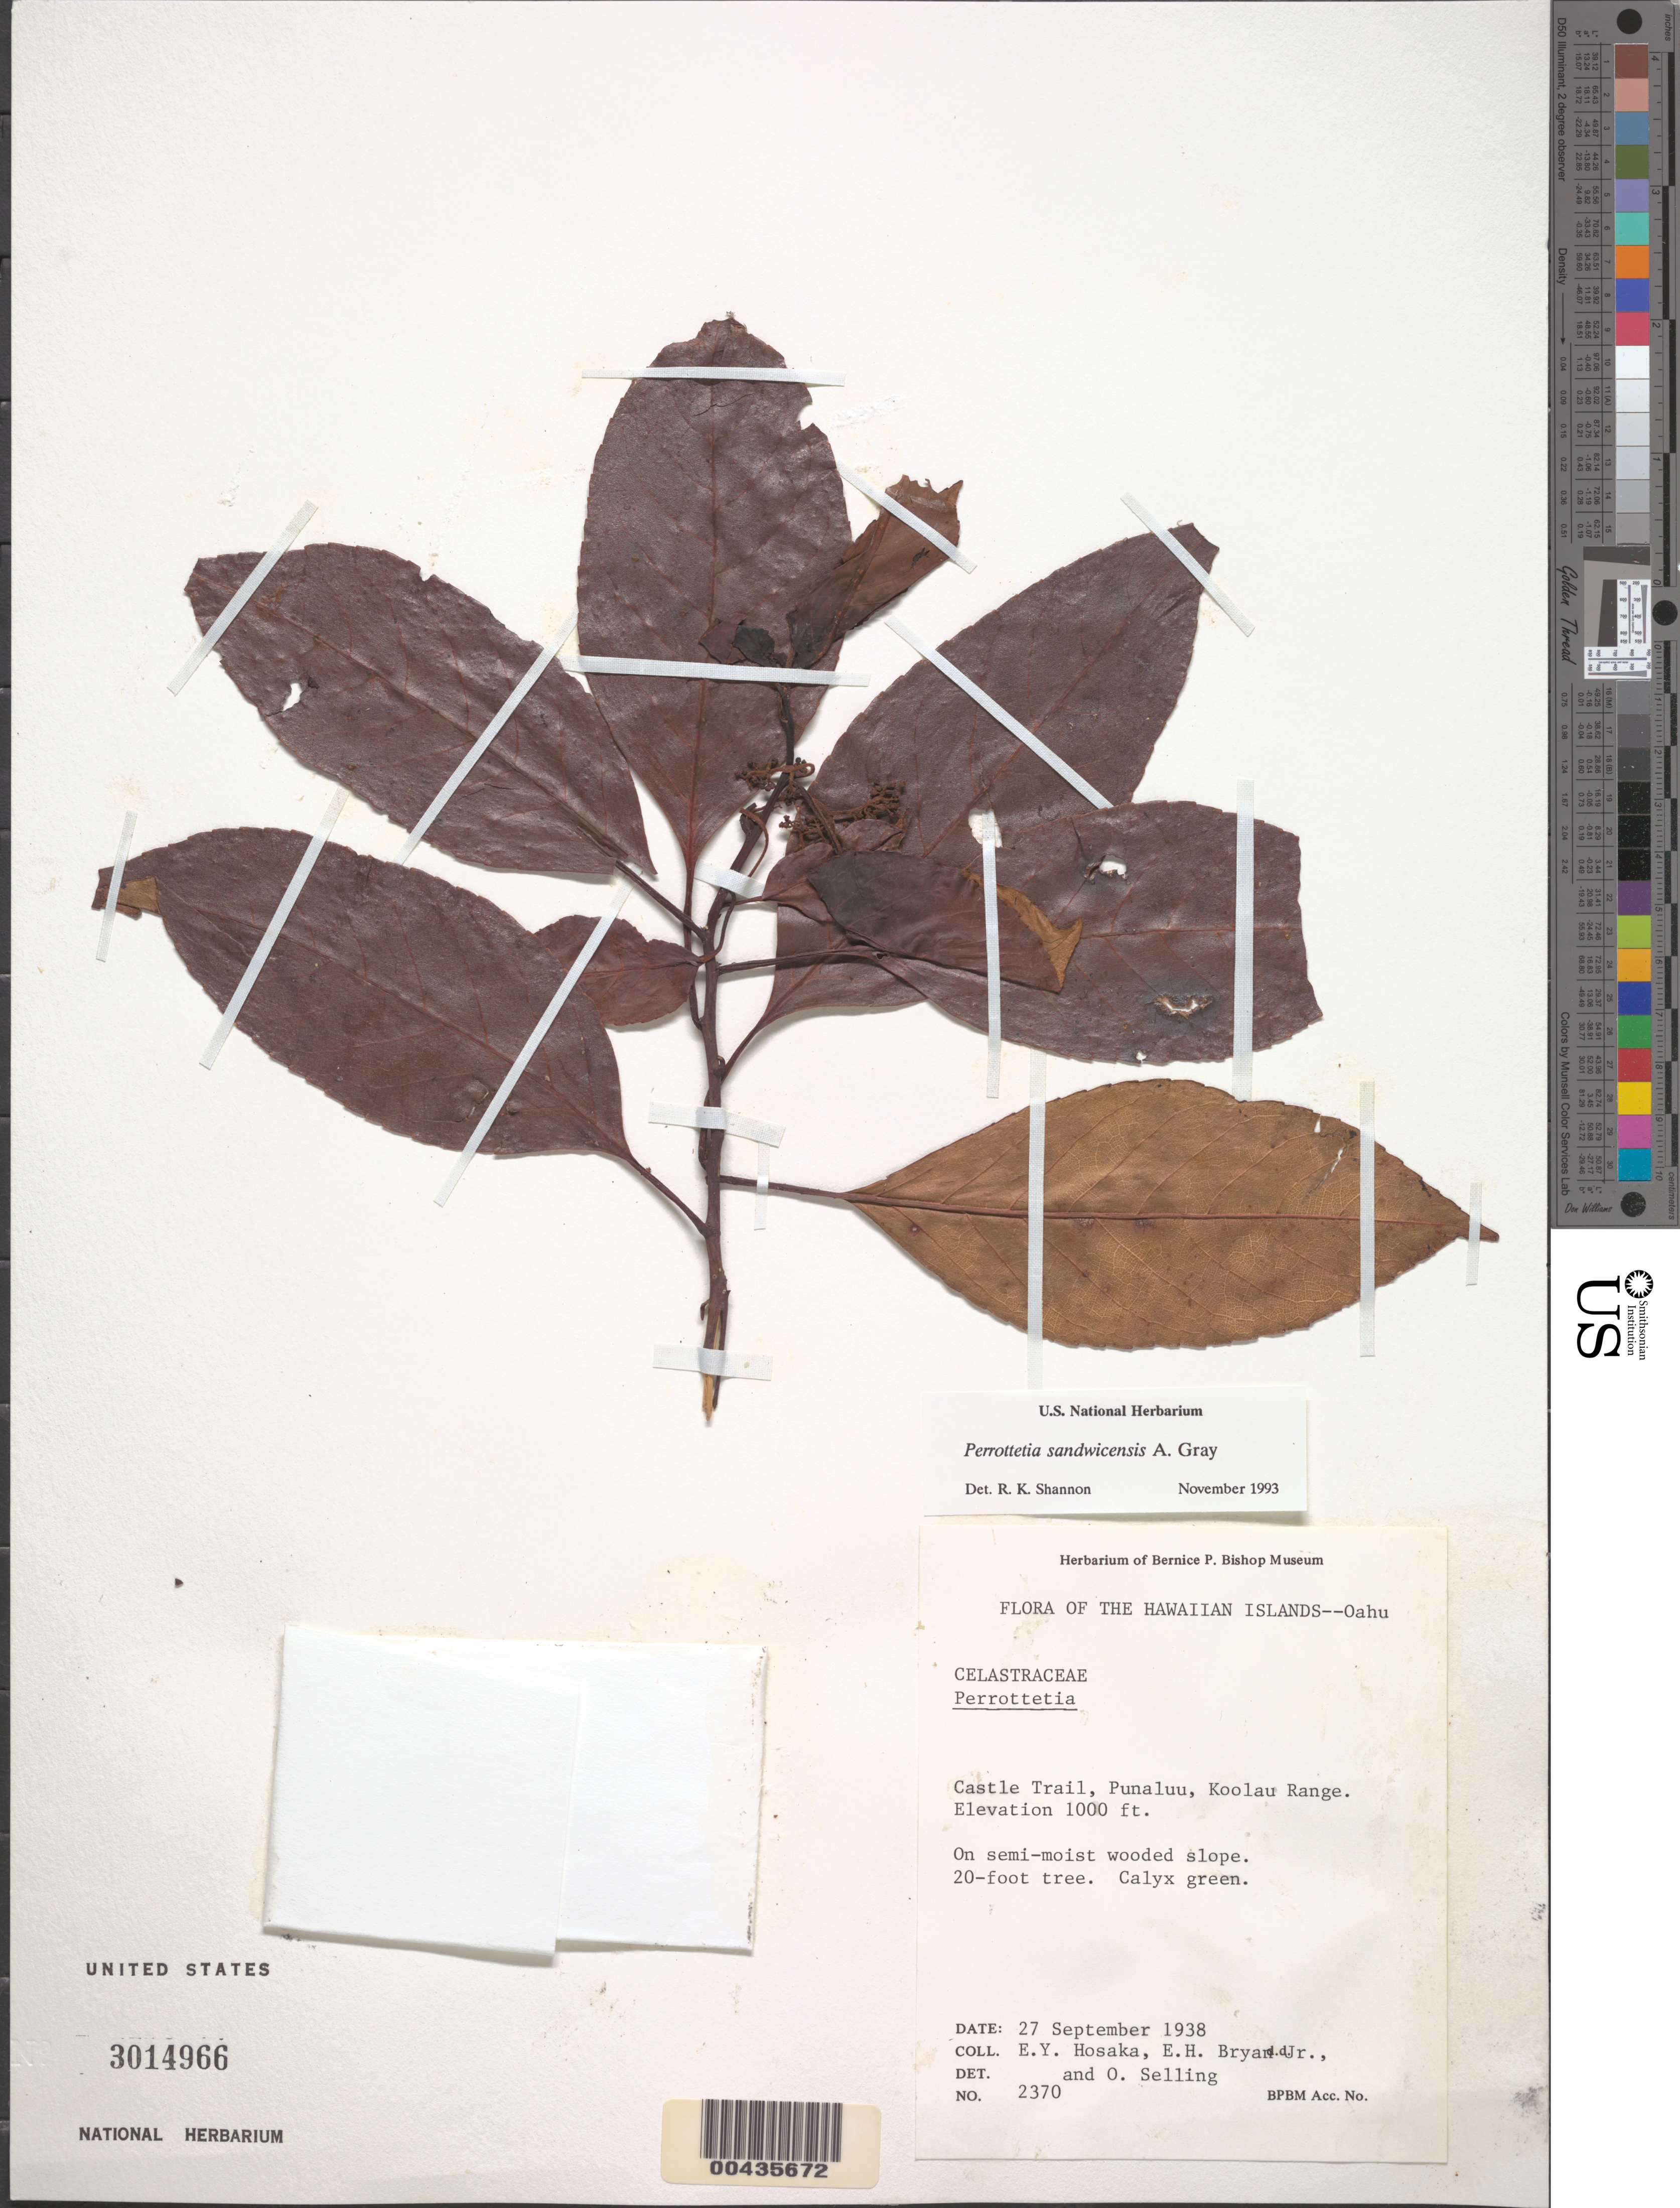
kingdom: Plantae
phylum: Tracheophyta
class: Magnoliopsida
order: Huerteales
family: Dipentodontaceae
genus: Perrottetia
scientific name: Perrottetia sandwicensis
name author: A. Gray in Wilkes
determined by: Shannon, R. K., (UNITED STATES)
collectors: E. Y. Hosaka, E. Bryan Jr. & O. Selling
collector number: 2370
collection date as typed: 27 Sep 1938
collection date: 1938-09-27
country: United States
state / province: Hawaii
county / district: Honolulu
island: Oahu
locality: Castle Trail, Punaluu, Koolau Range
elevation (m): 305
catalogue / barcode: US 3014966